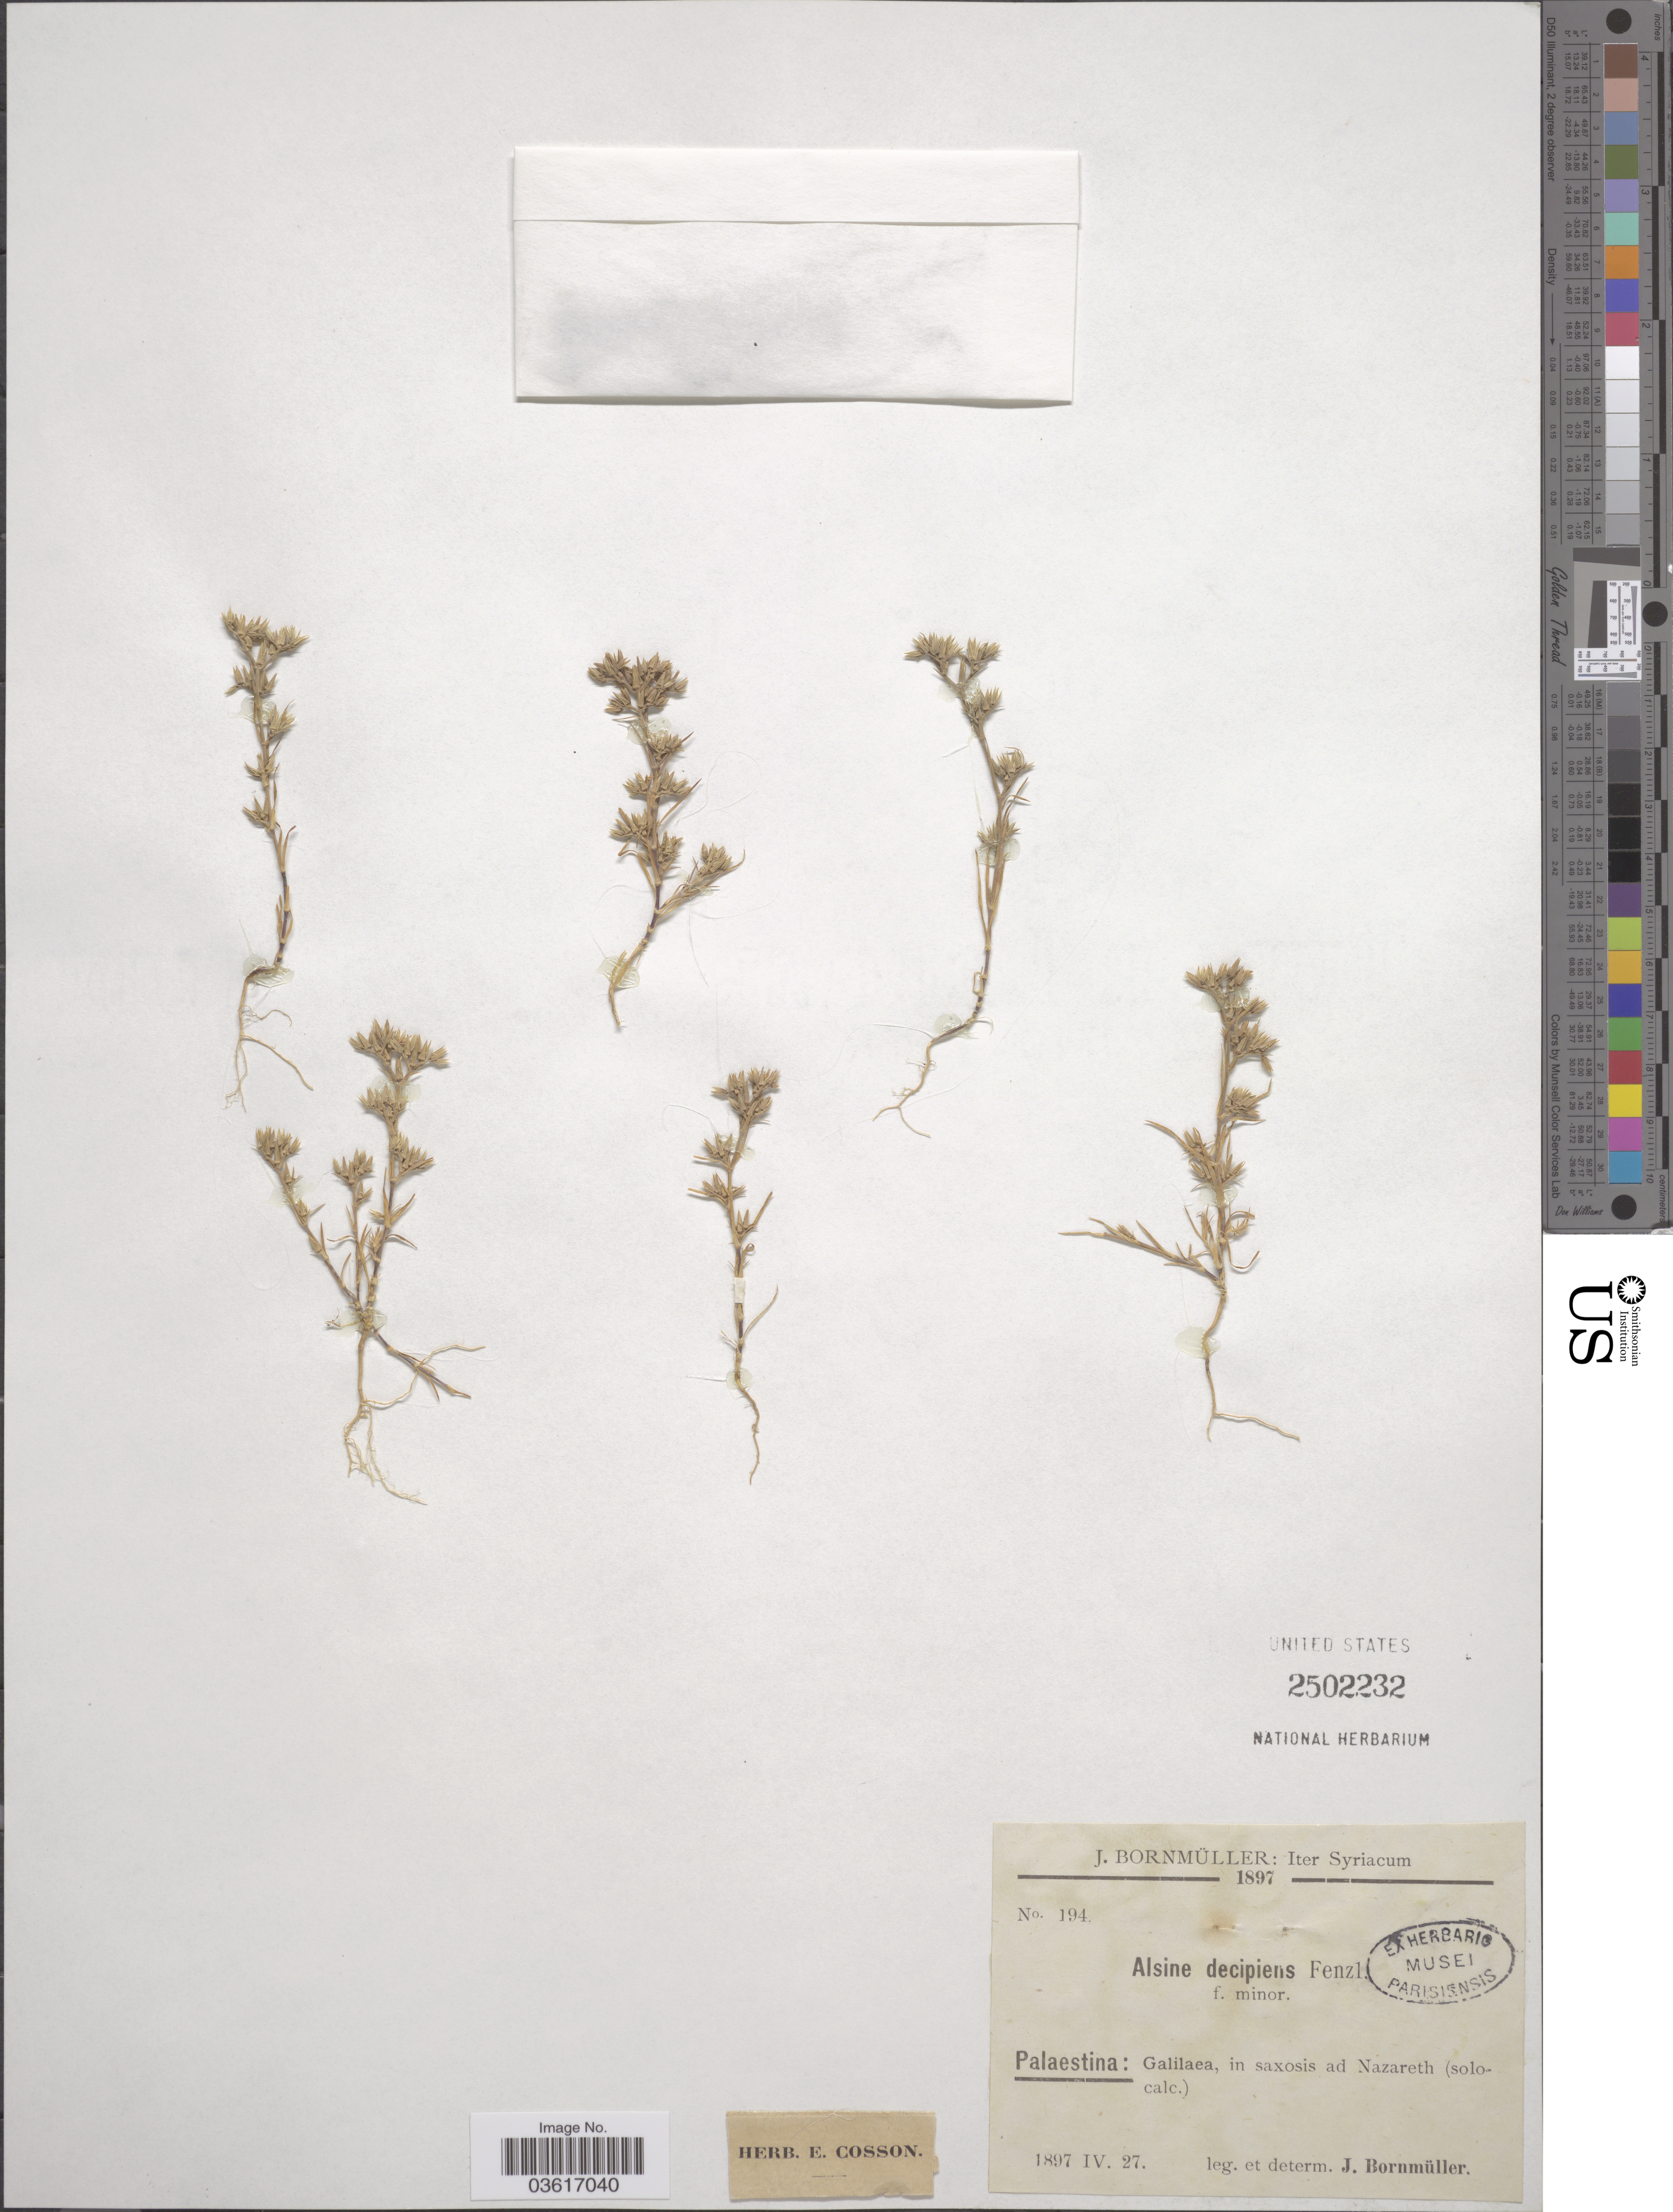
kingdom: Plantae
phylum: Tracheophyta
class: Magnoliopsida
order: Caryophyllales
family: Caryophyllaceae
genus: Minuartia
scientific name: Minuartia decipiens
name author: Bornm.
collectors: J. Bornmüller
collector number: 194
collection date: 1897-04-27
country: Israel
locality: Iter Syriacum. Palaestina: Galilaea, in saxosis ad Nazareth (solo-calc.).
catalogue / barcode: US 2502232